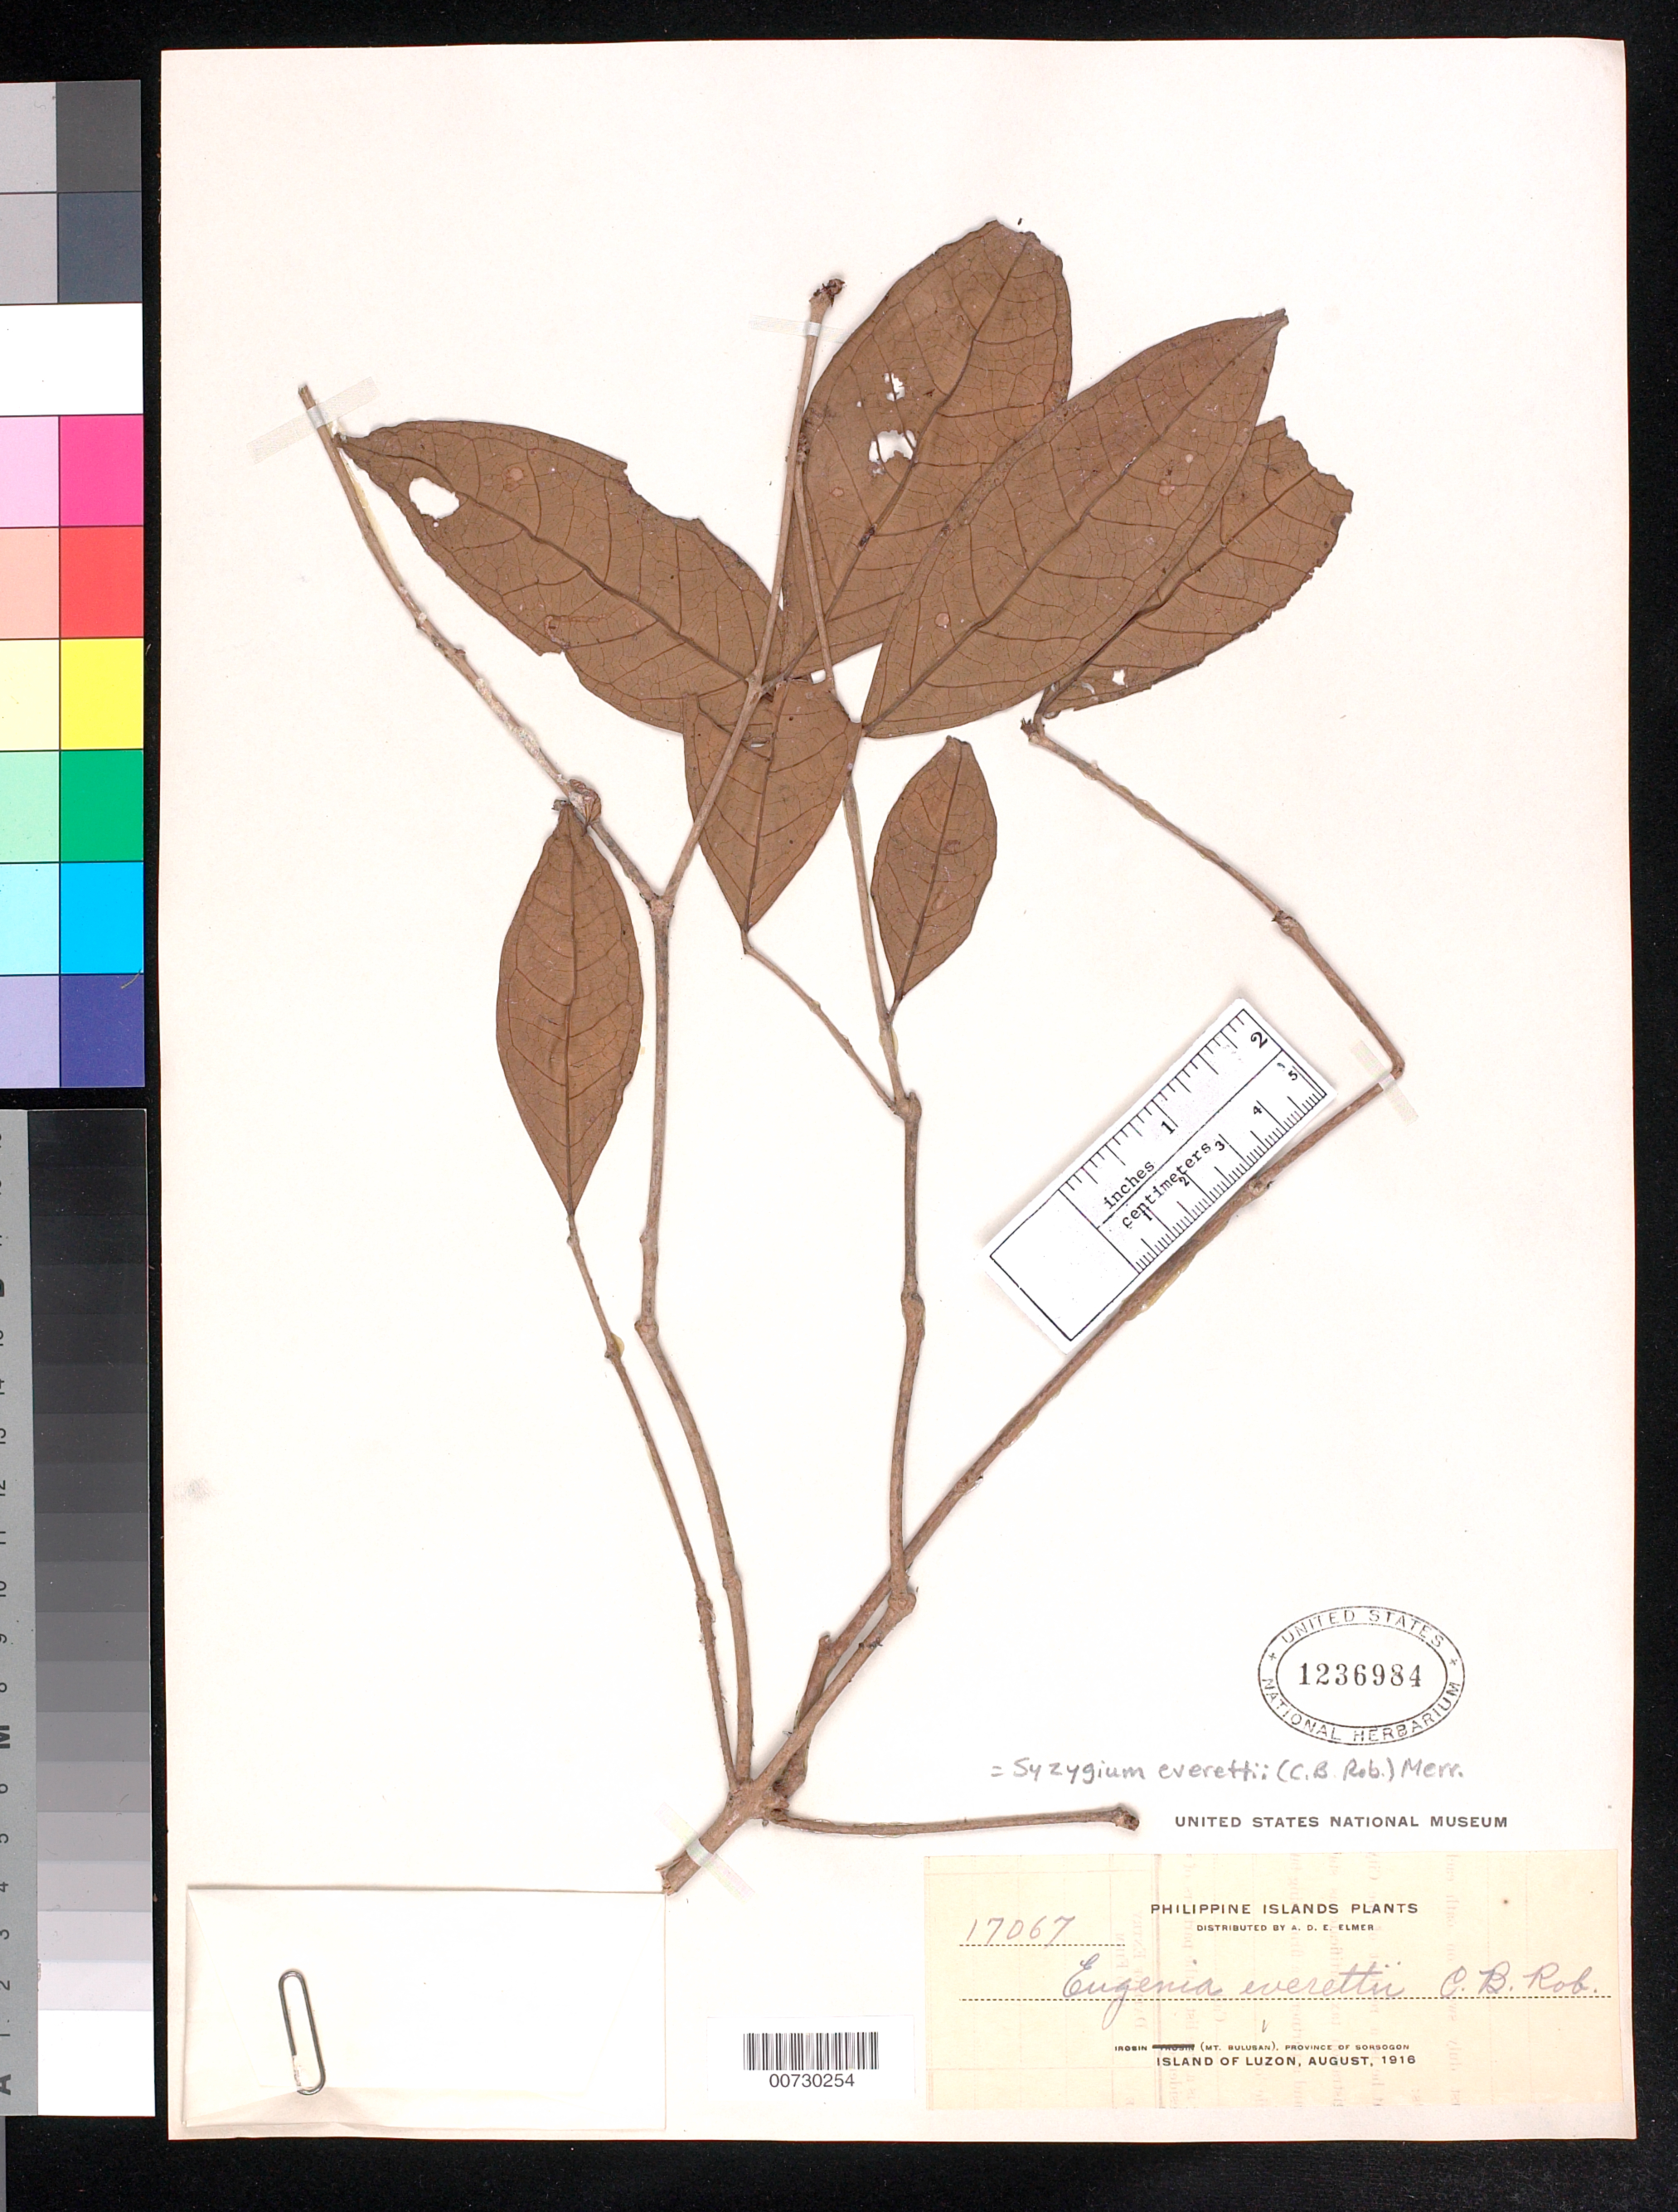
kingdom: Plantae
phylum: Tracheophyta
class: Magnoliopsida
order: Myrtales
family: Myrtaceae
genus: Syzygium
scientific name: Syzygium everettii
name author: (C.B. Rob.) Merr.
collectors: A. D. E. Elmer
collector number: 17067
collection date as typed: Aug 1916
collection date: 1916-08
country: Philippines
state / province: Bicol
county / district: Sorsogon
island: Luzon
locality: Irosin, Mt. Bulusan.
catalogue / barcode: US 1236984